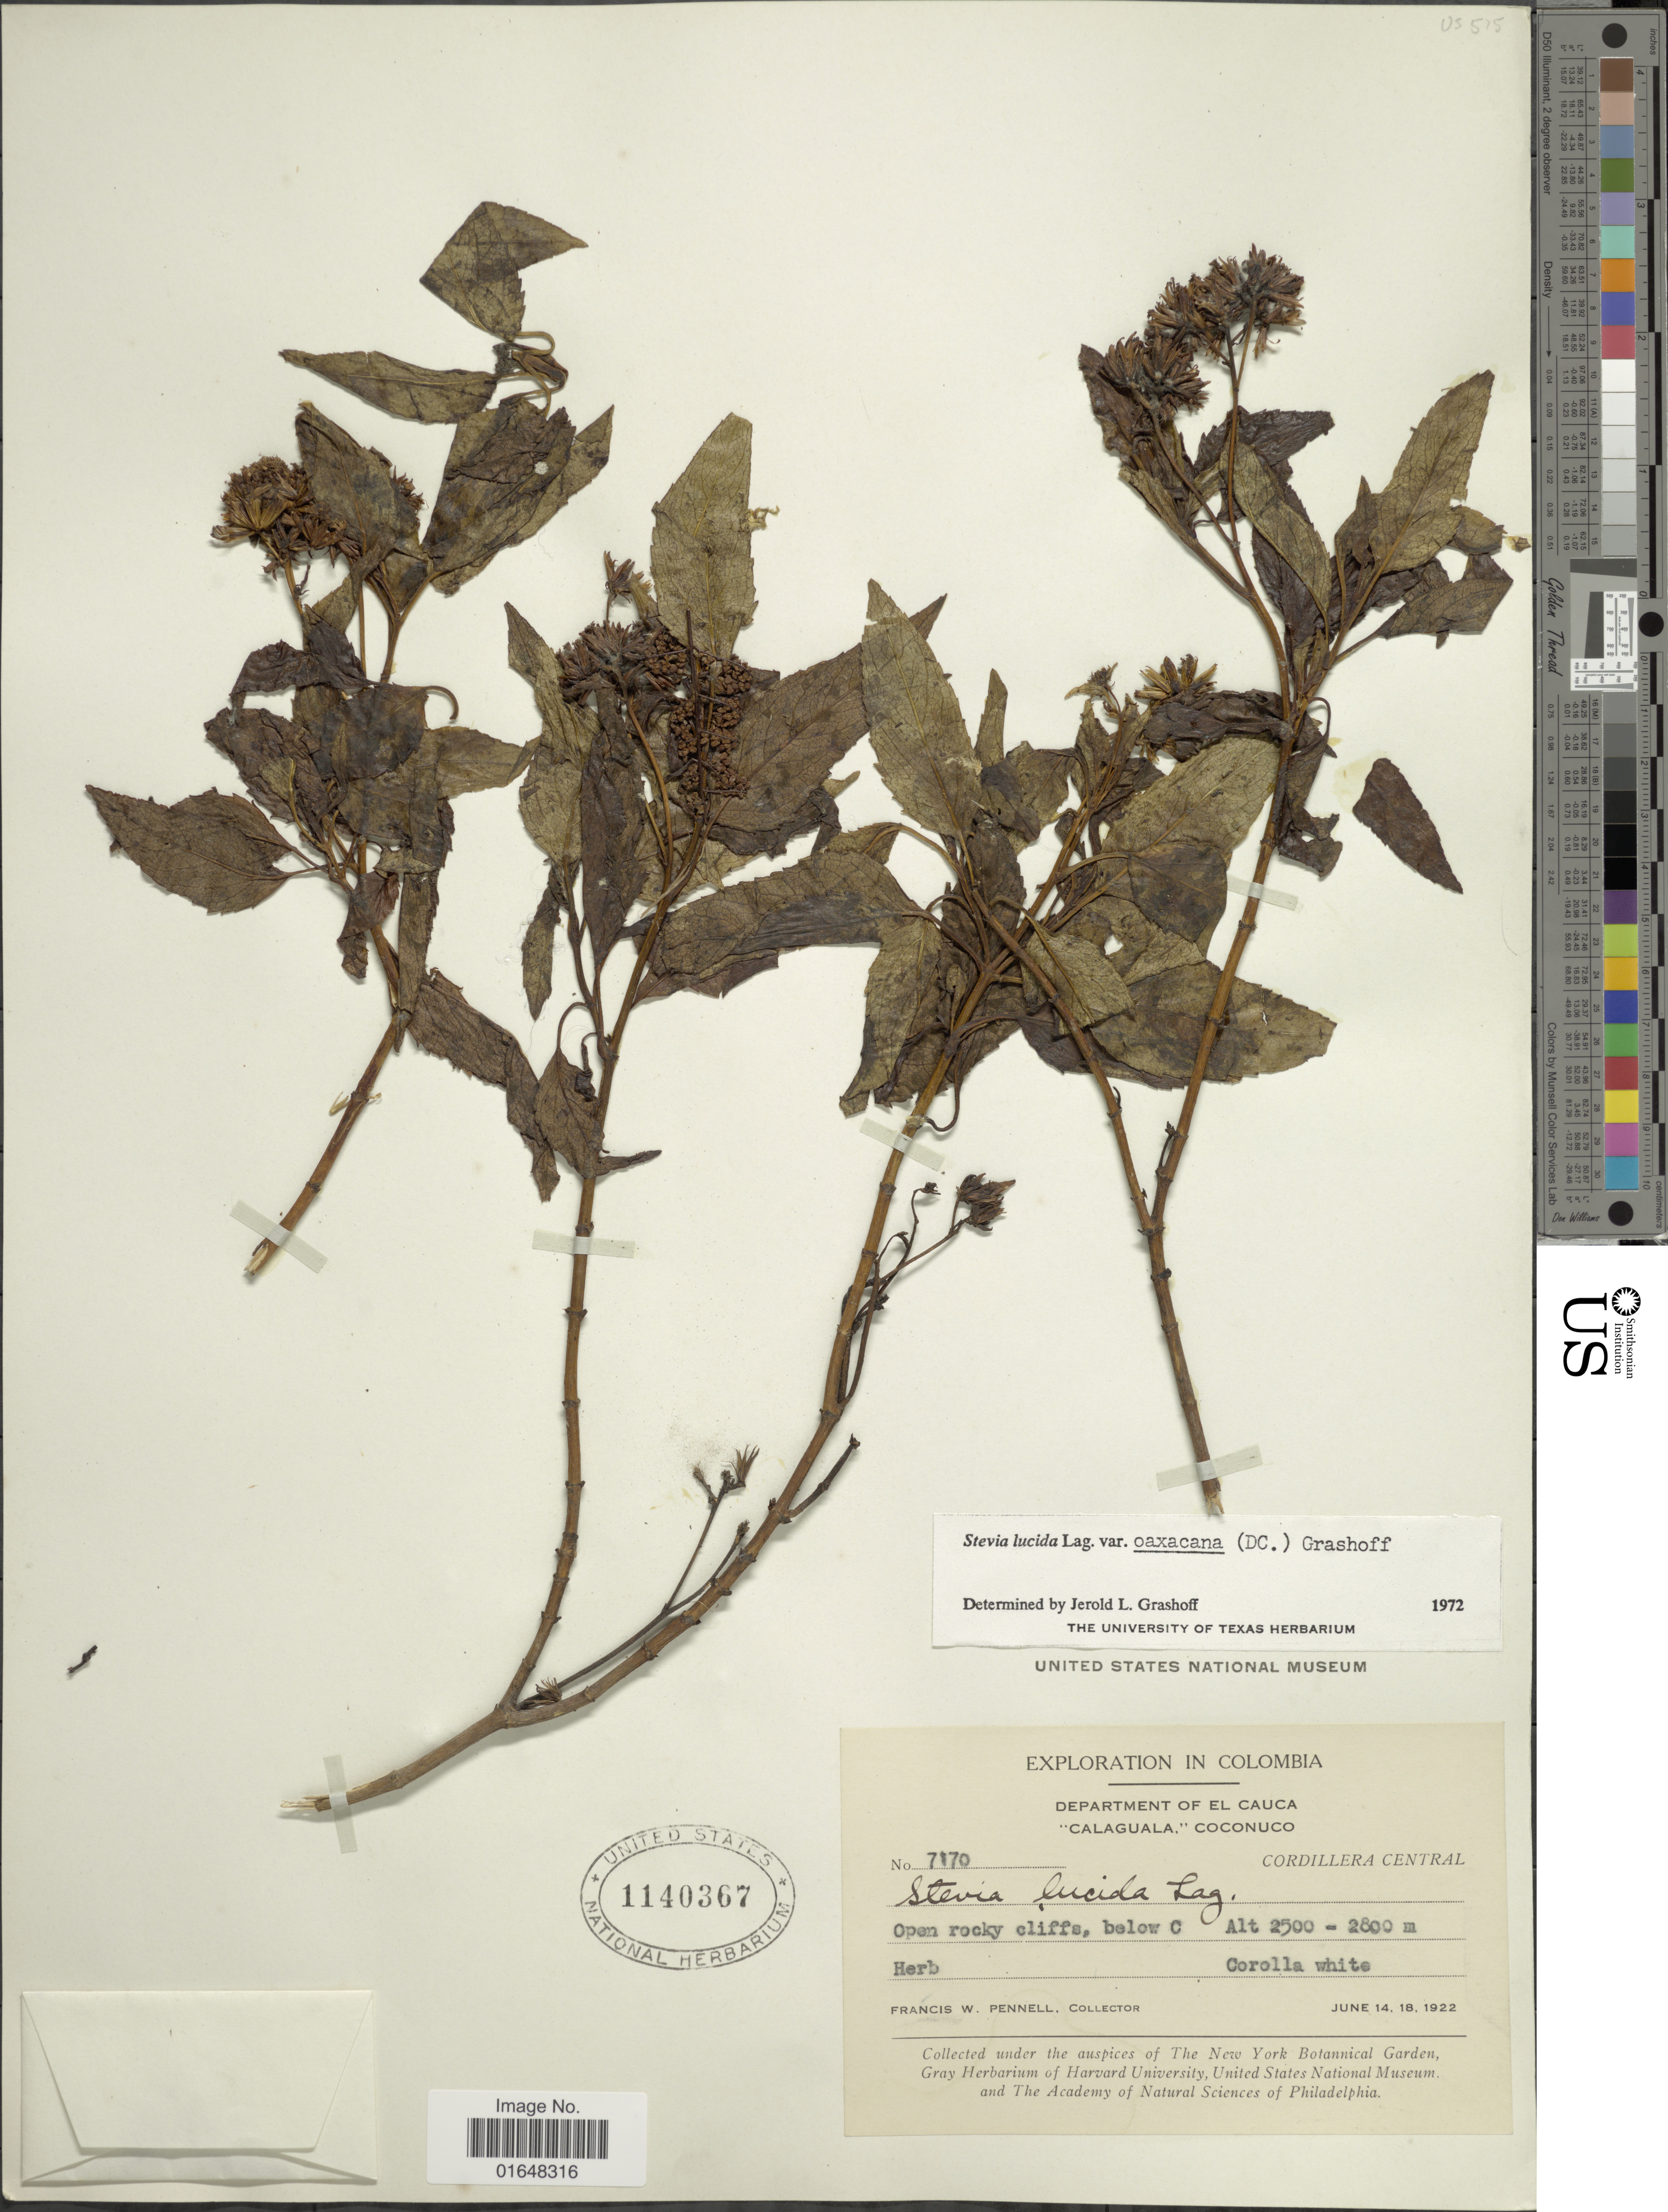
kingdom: Plantae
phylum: Tracheophyta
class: Magnoliopsida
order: Asterales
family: Asteraceae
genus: Stevia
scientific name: Stevia lucida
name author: Lag.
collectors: F. W. Pennell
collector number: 7170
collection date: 1922-06-14/1922-06-18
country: Colombia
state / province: Cauca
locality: Department of El Cauca. "Calaguala", Coconuco. Cordillera Central. Open rocky cliffs, below C.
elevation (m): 2500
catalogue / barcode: US 1140367